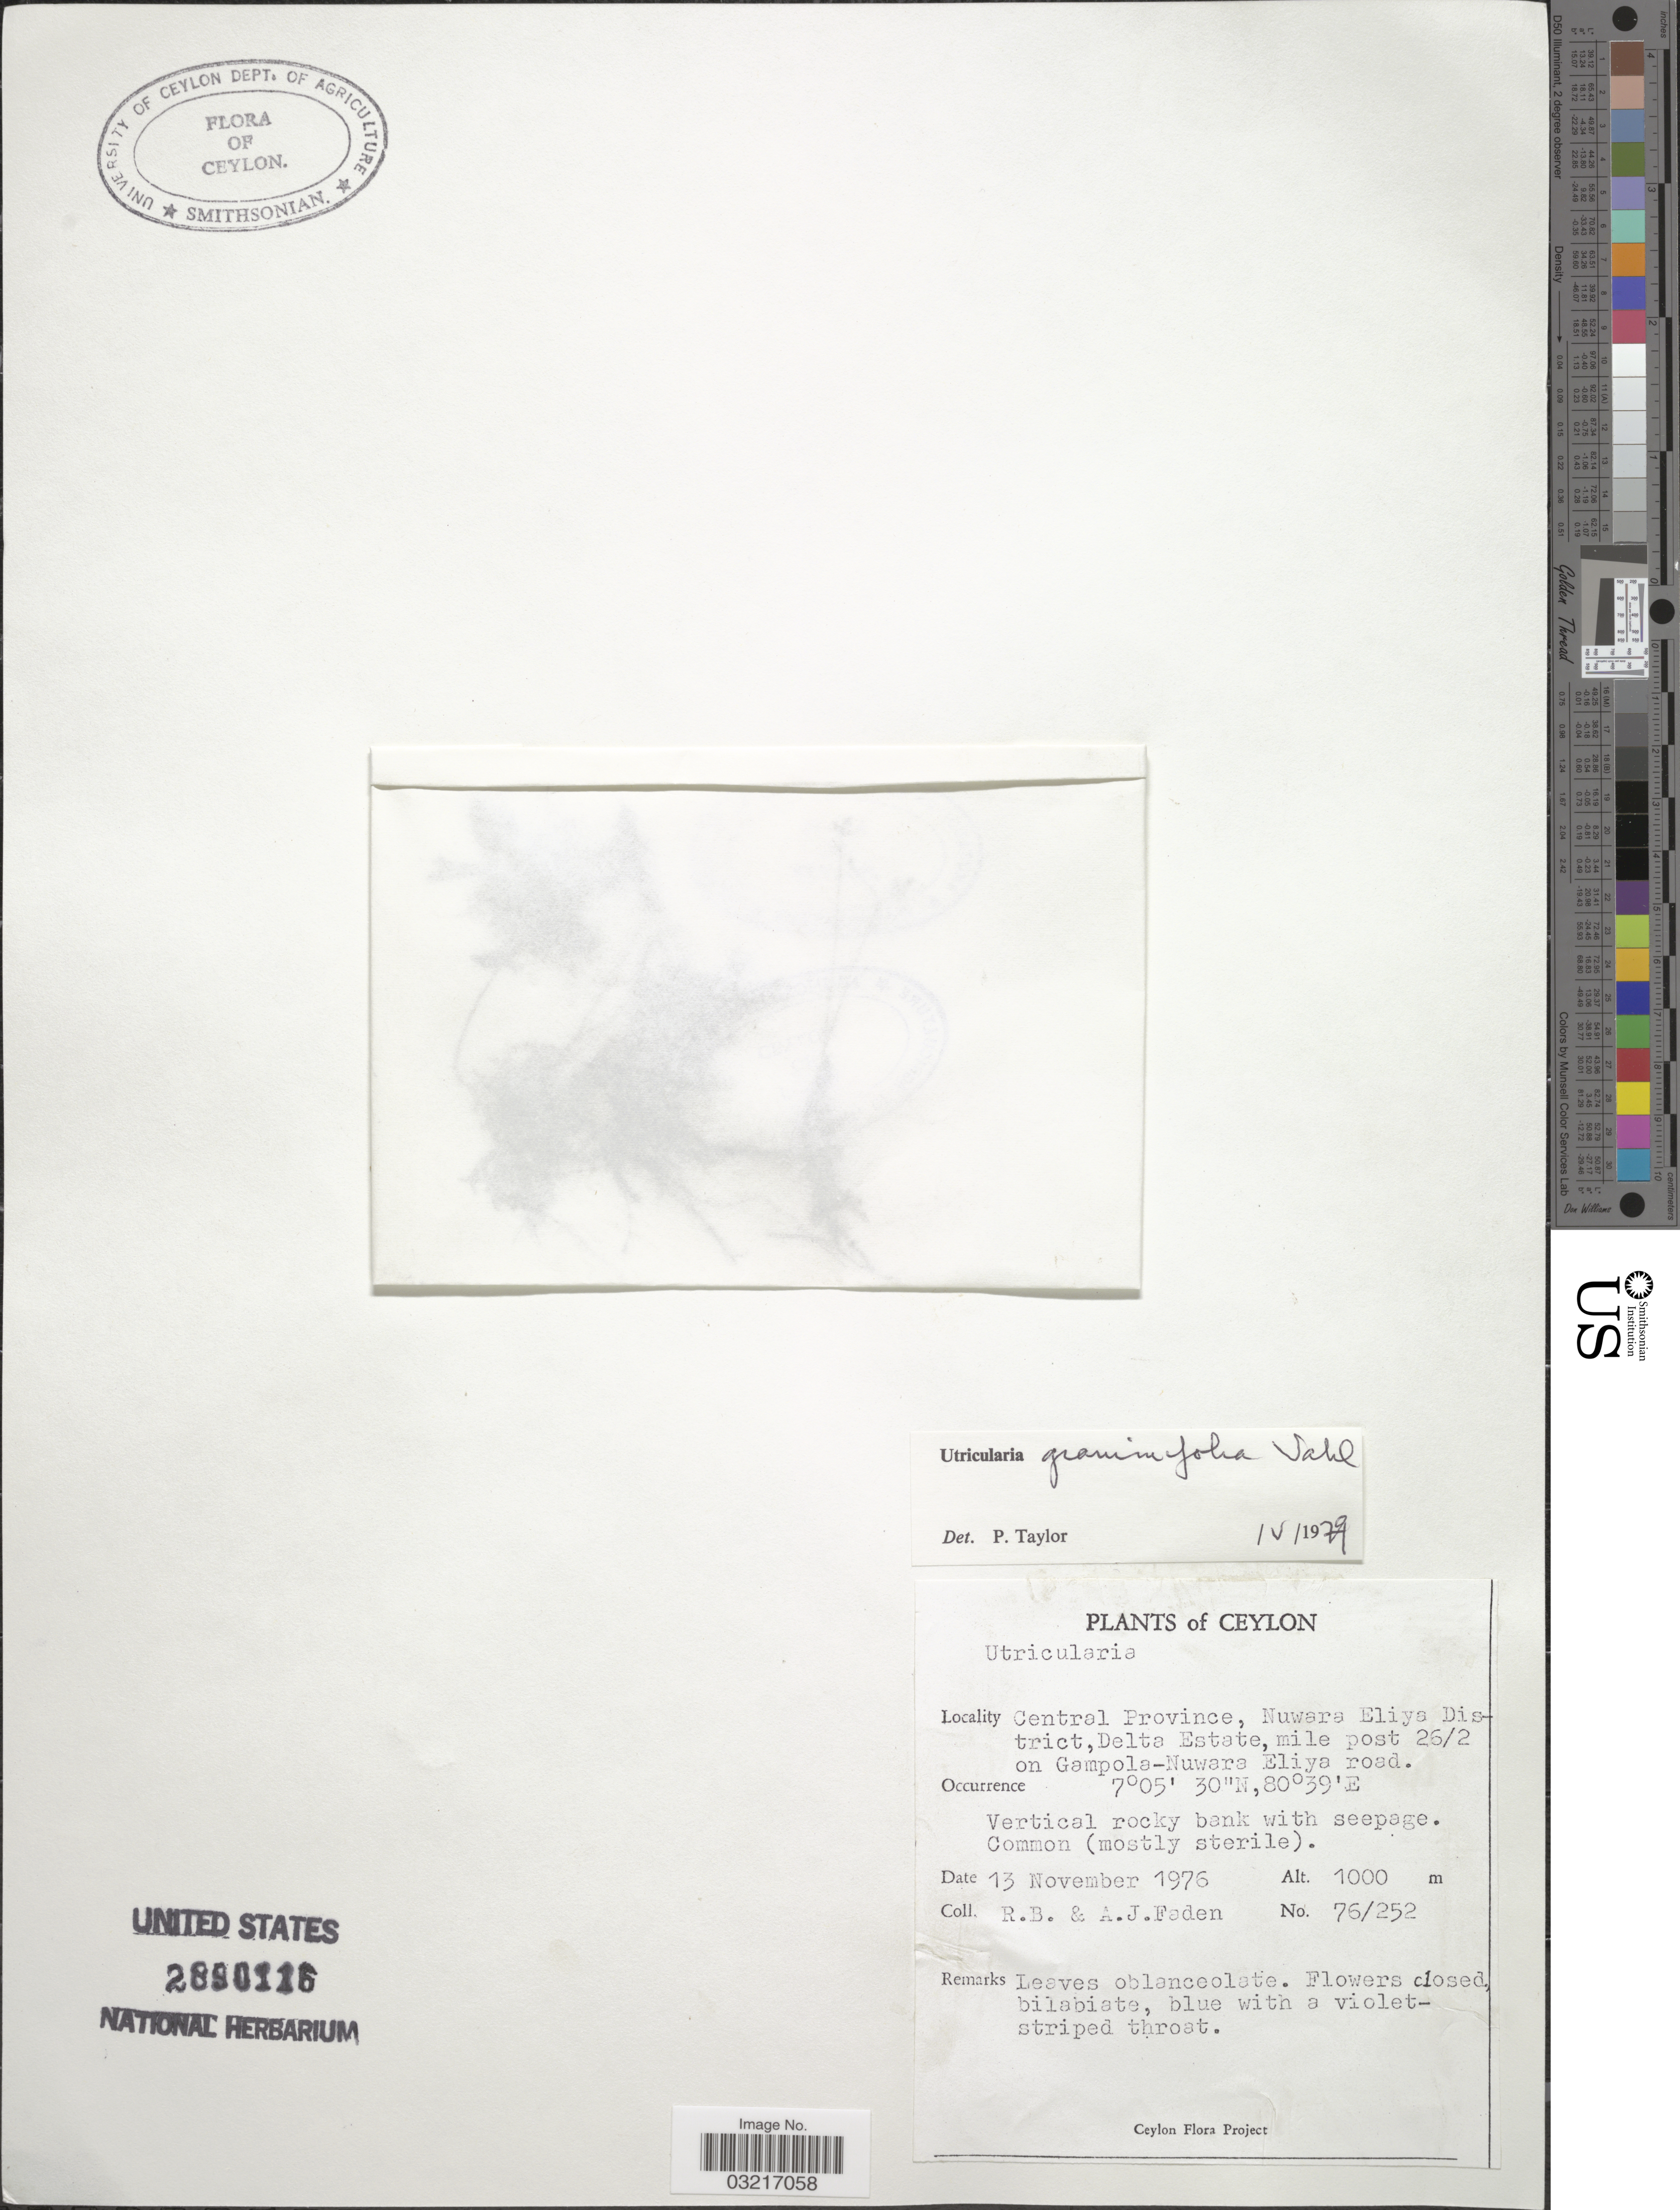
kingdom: Plantae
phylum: Tracheophyta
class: Magnoliopsida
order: Lamiales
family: Lentibulariaceae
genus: Utricularia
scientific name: Utricularia graminifolia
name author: Vahl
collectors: R. B. Faden & A. J. Faden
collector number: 76/252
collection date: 1976-11-13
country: Sri Lanka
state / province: Central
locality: Ceylon, Nuwara Eliya District, Delta Estate, mile post 26/2 on Gampola-Nuwara Eliya road.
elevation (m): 1000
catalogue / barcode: US 2850116